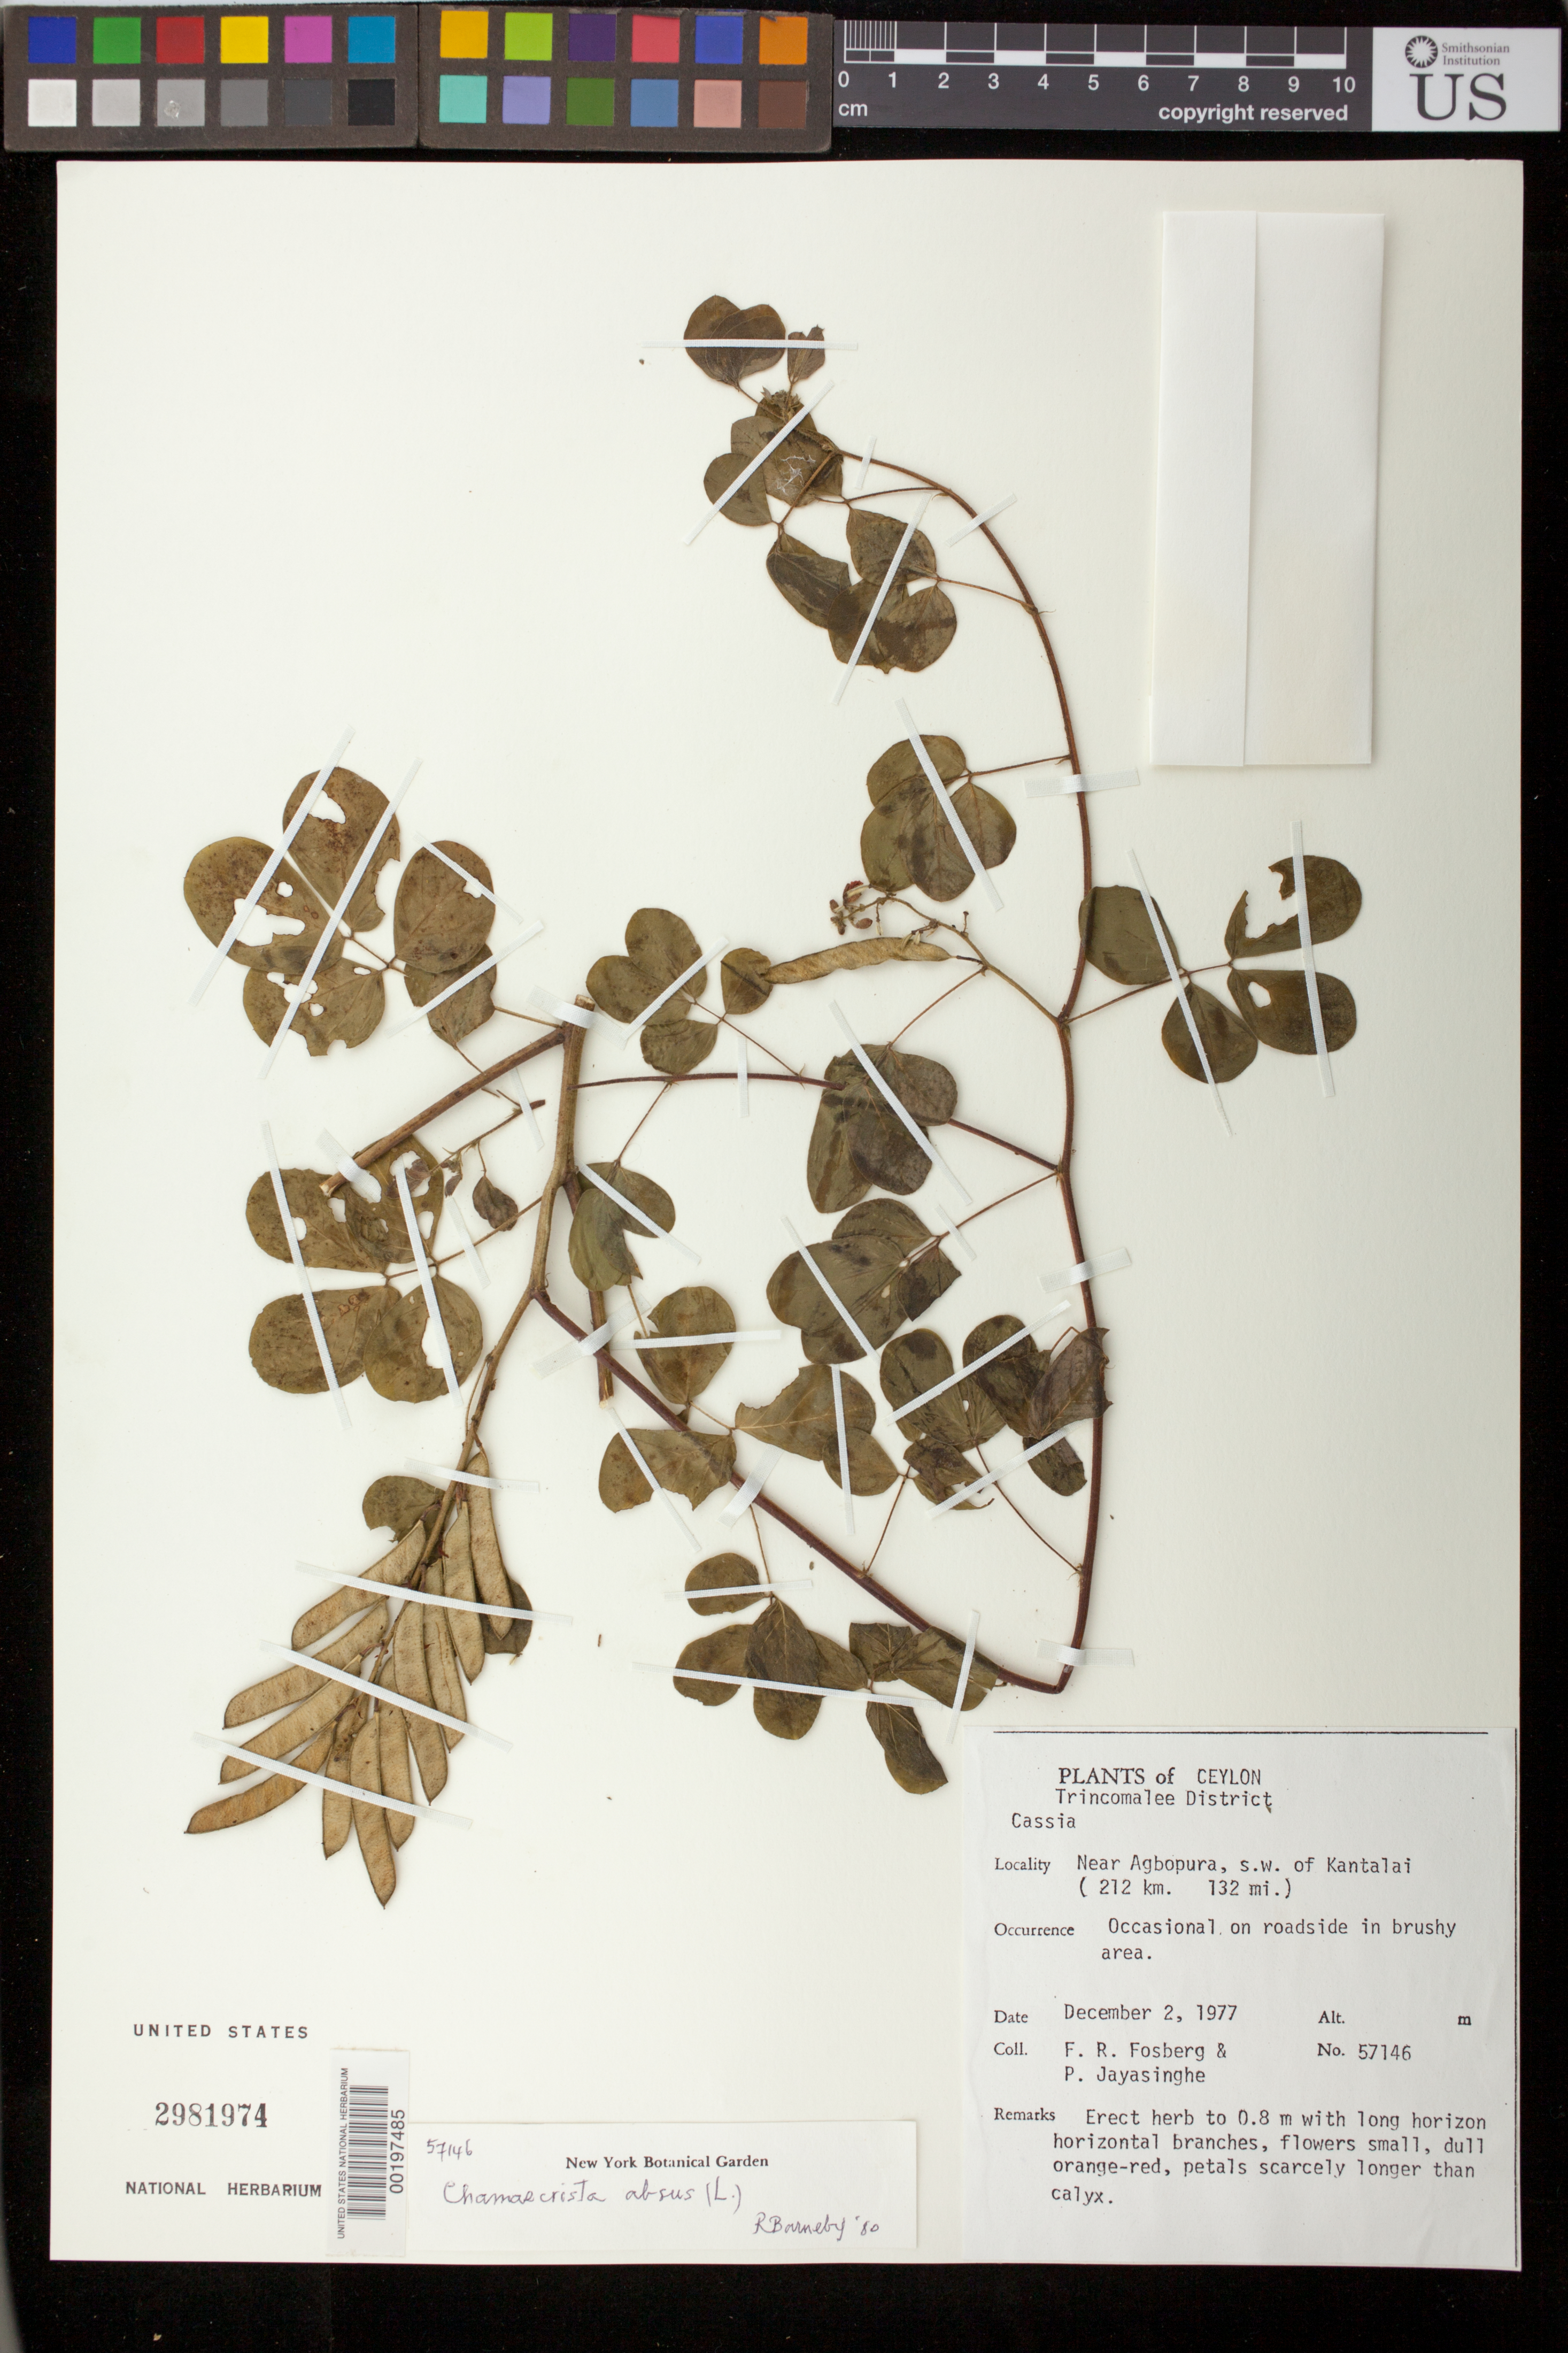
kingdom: Plantae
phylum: Tracheophyta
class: Magnoliopsida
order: Fabales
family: Fabaceae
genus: Chamaecrista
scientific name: Chamaecrista absus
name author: (L.) H.S. Irwin & Barneby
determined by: Barneby, Rupert C., (NY)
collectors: F. R. Fosberg & P. Jayasinghe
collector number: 57146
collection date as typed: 02 Dec 1977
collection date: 1977-12-02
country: Sri Lanka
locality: Near Agbopura, s.w. of Kantalai (212 km. 132 mi.)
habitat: On roadside in brushy area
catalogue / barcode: US 2981974